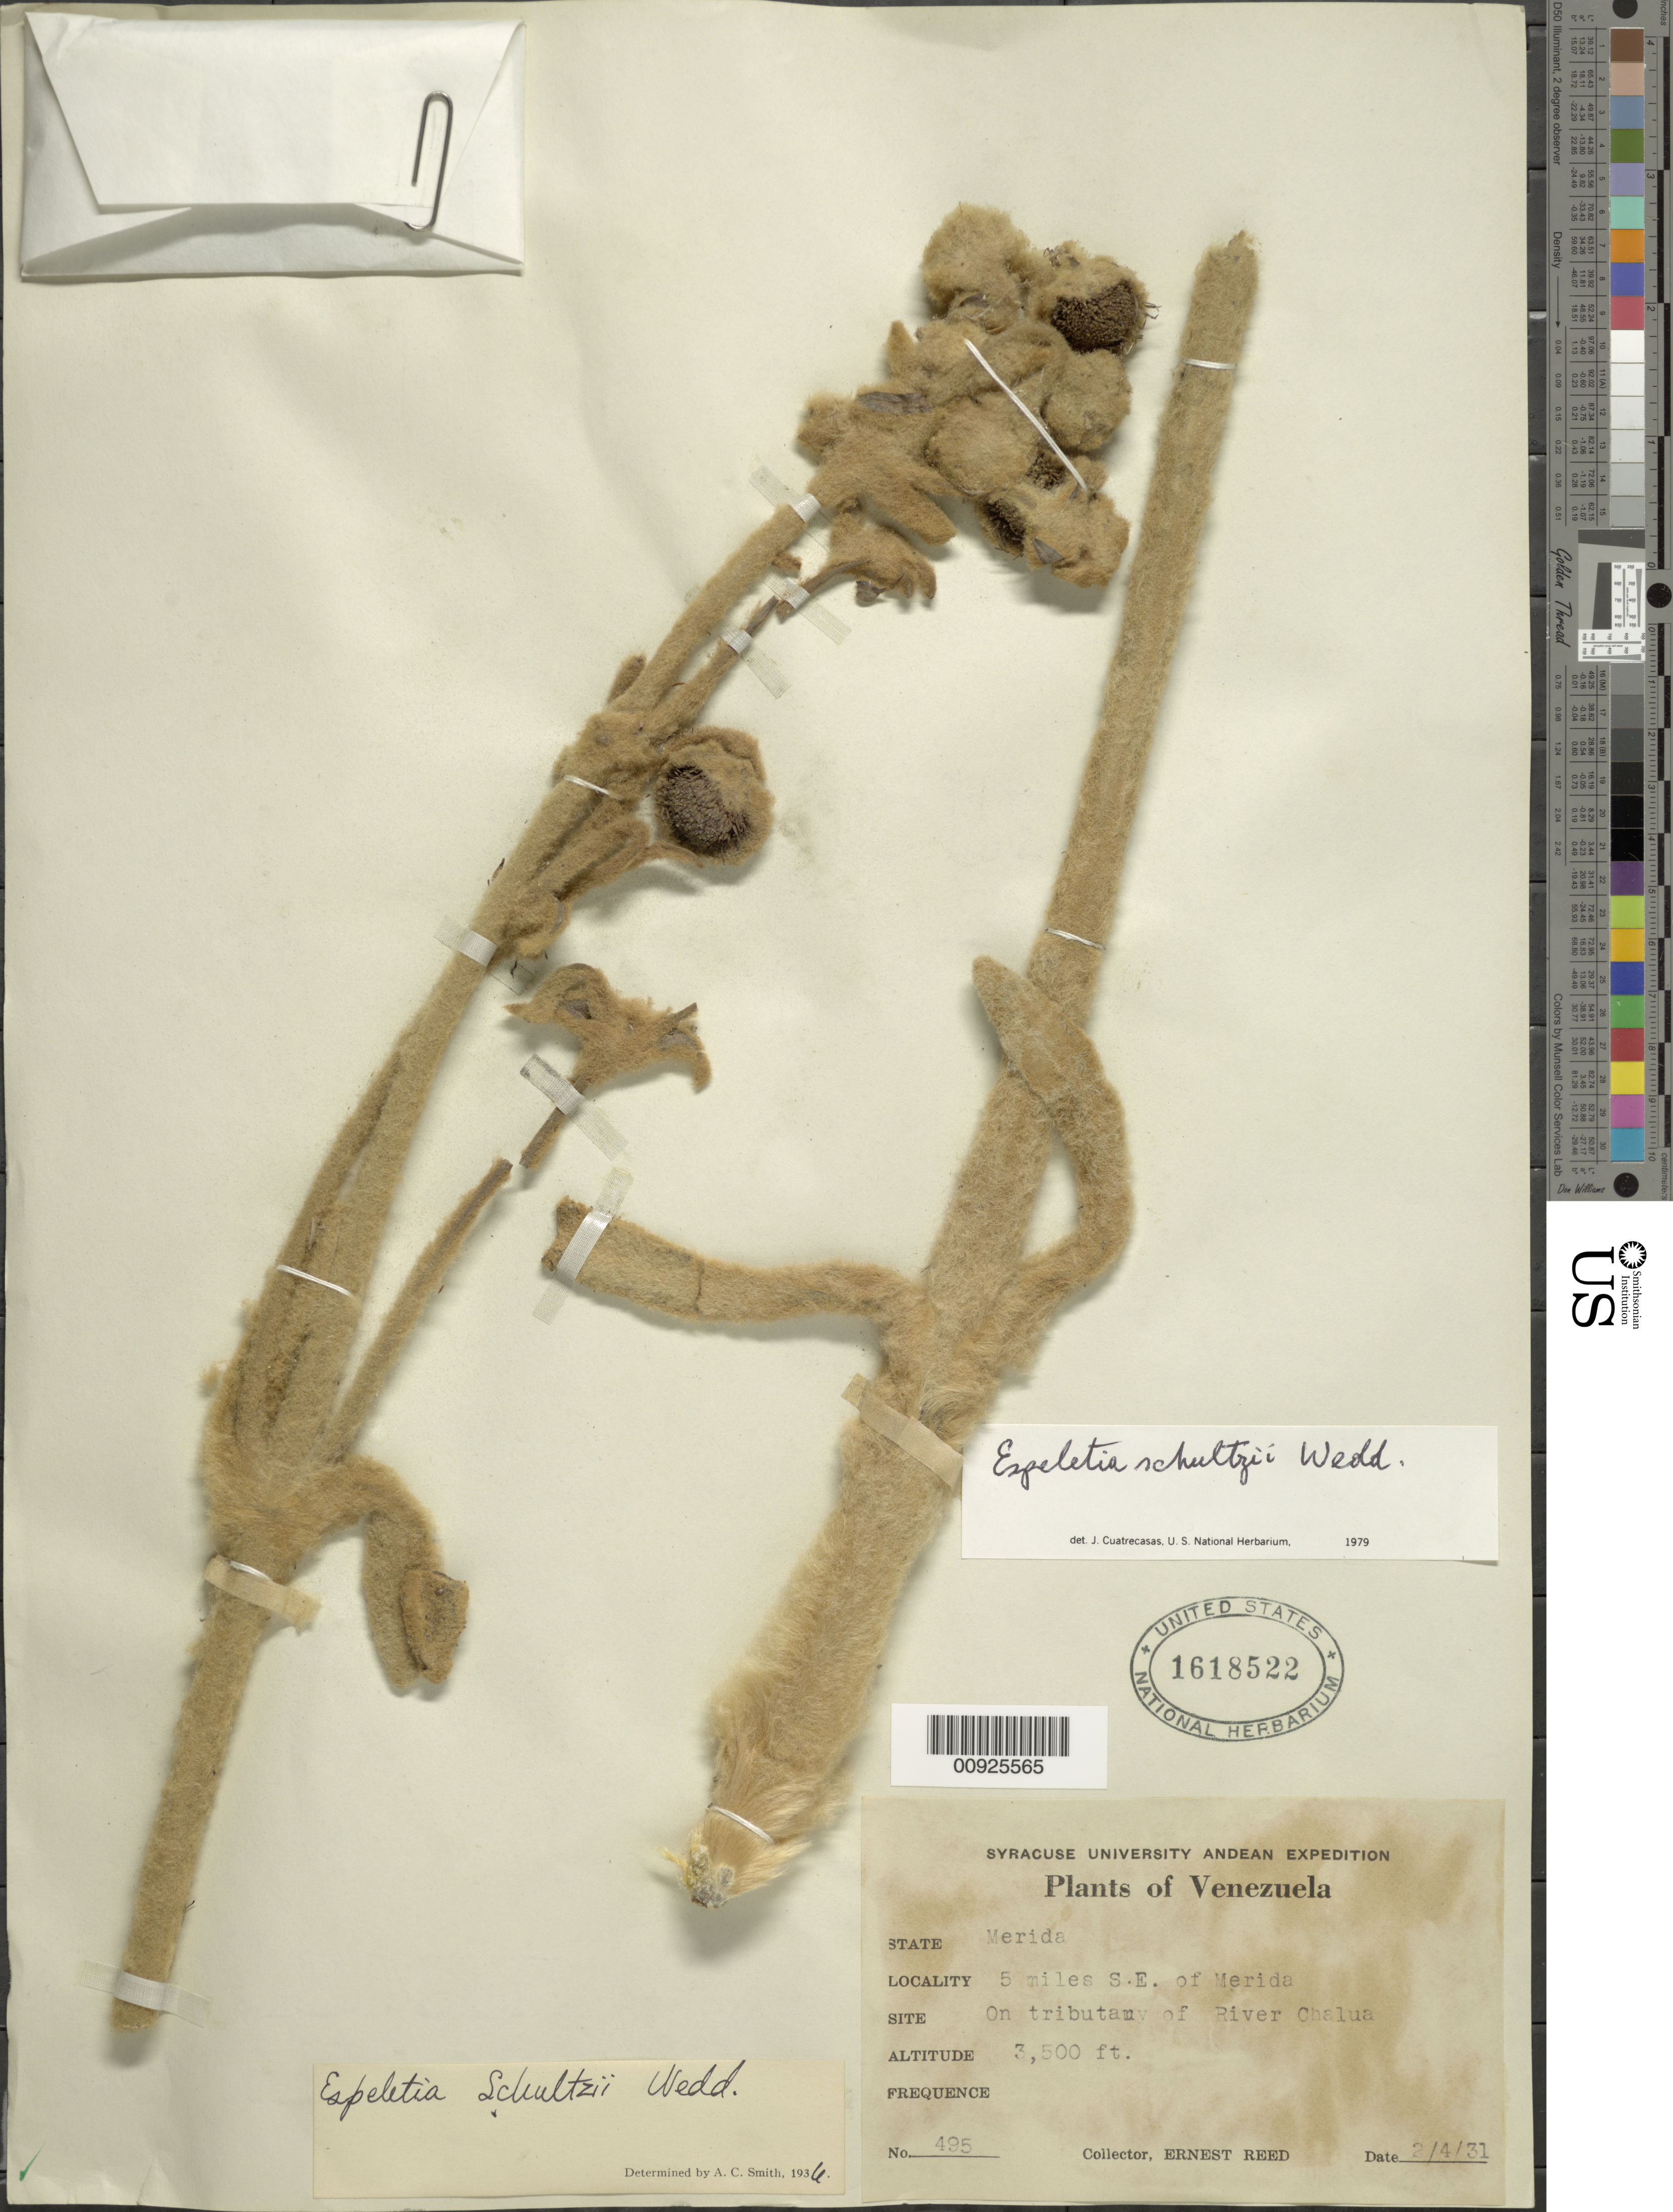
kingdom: Plantae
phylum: Tracheophyta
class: Magnoliopsida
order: Asterales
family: Asteraceae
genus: Espeletia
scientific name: Espeletia schultzii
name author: Wedd.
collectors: E. Reed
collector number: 495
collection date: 1931-04-02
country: Venezuela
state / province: Mérida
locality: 5 miles SE of Mérida, on tributary of River Chalua.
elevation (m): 3500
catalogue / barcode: US 1618523